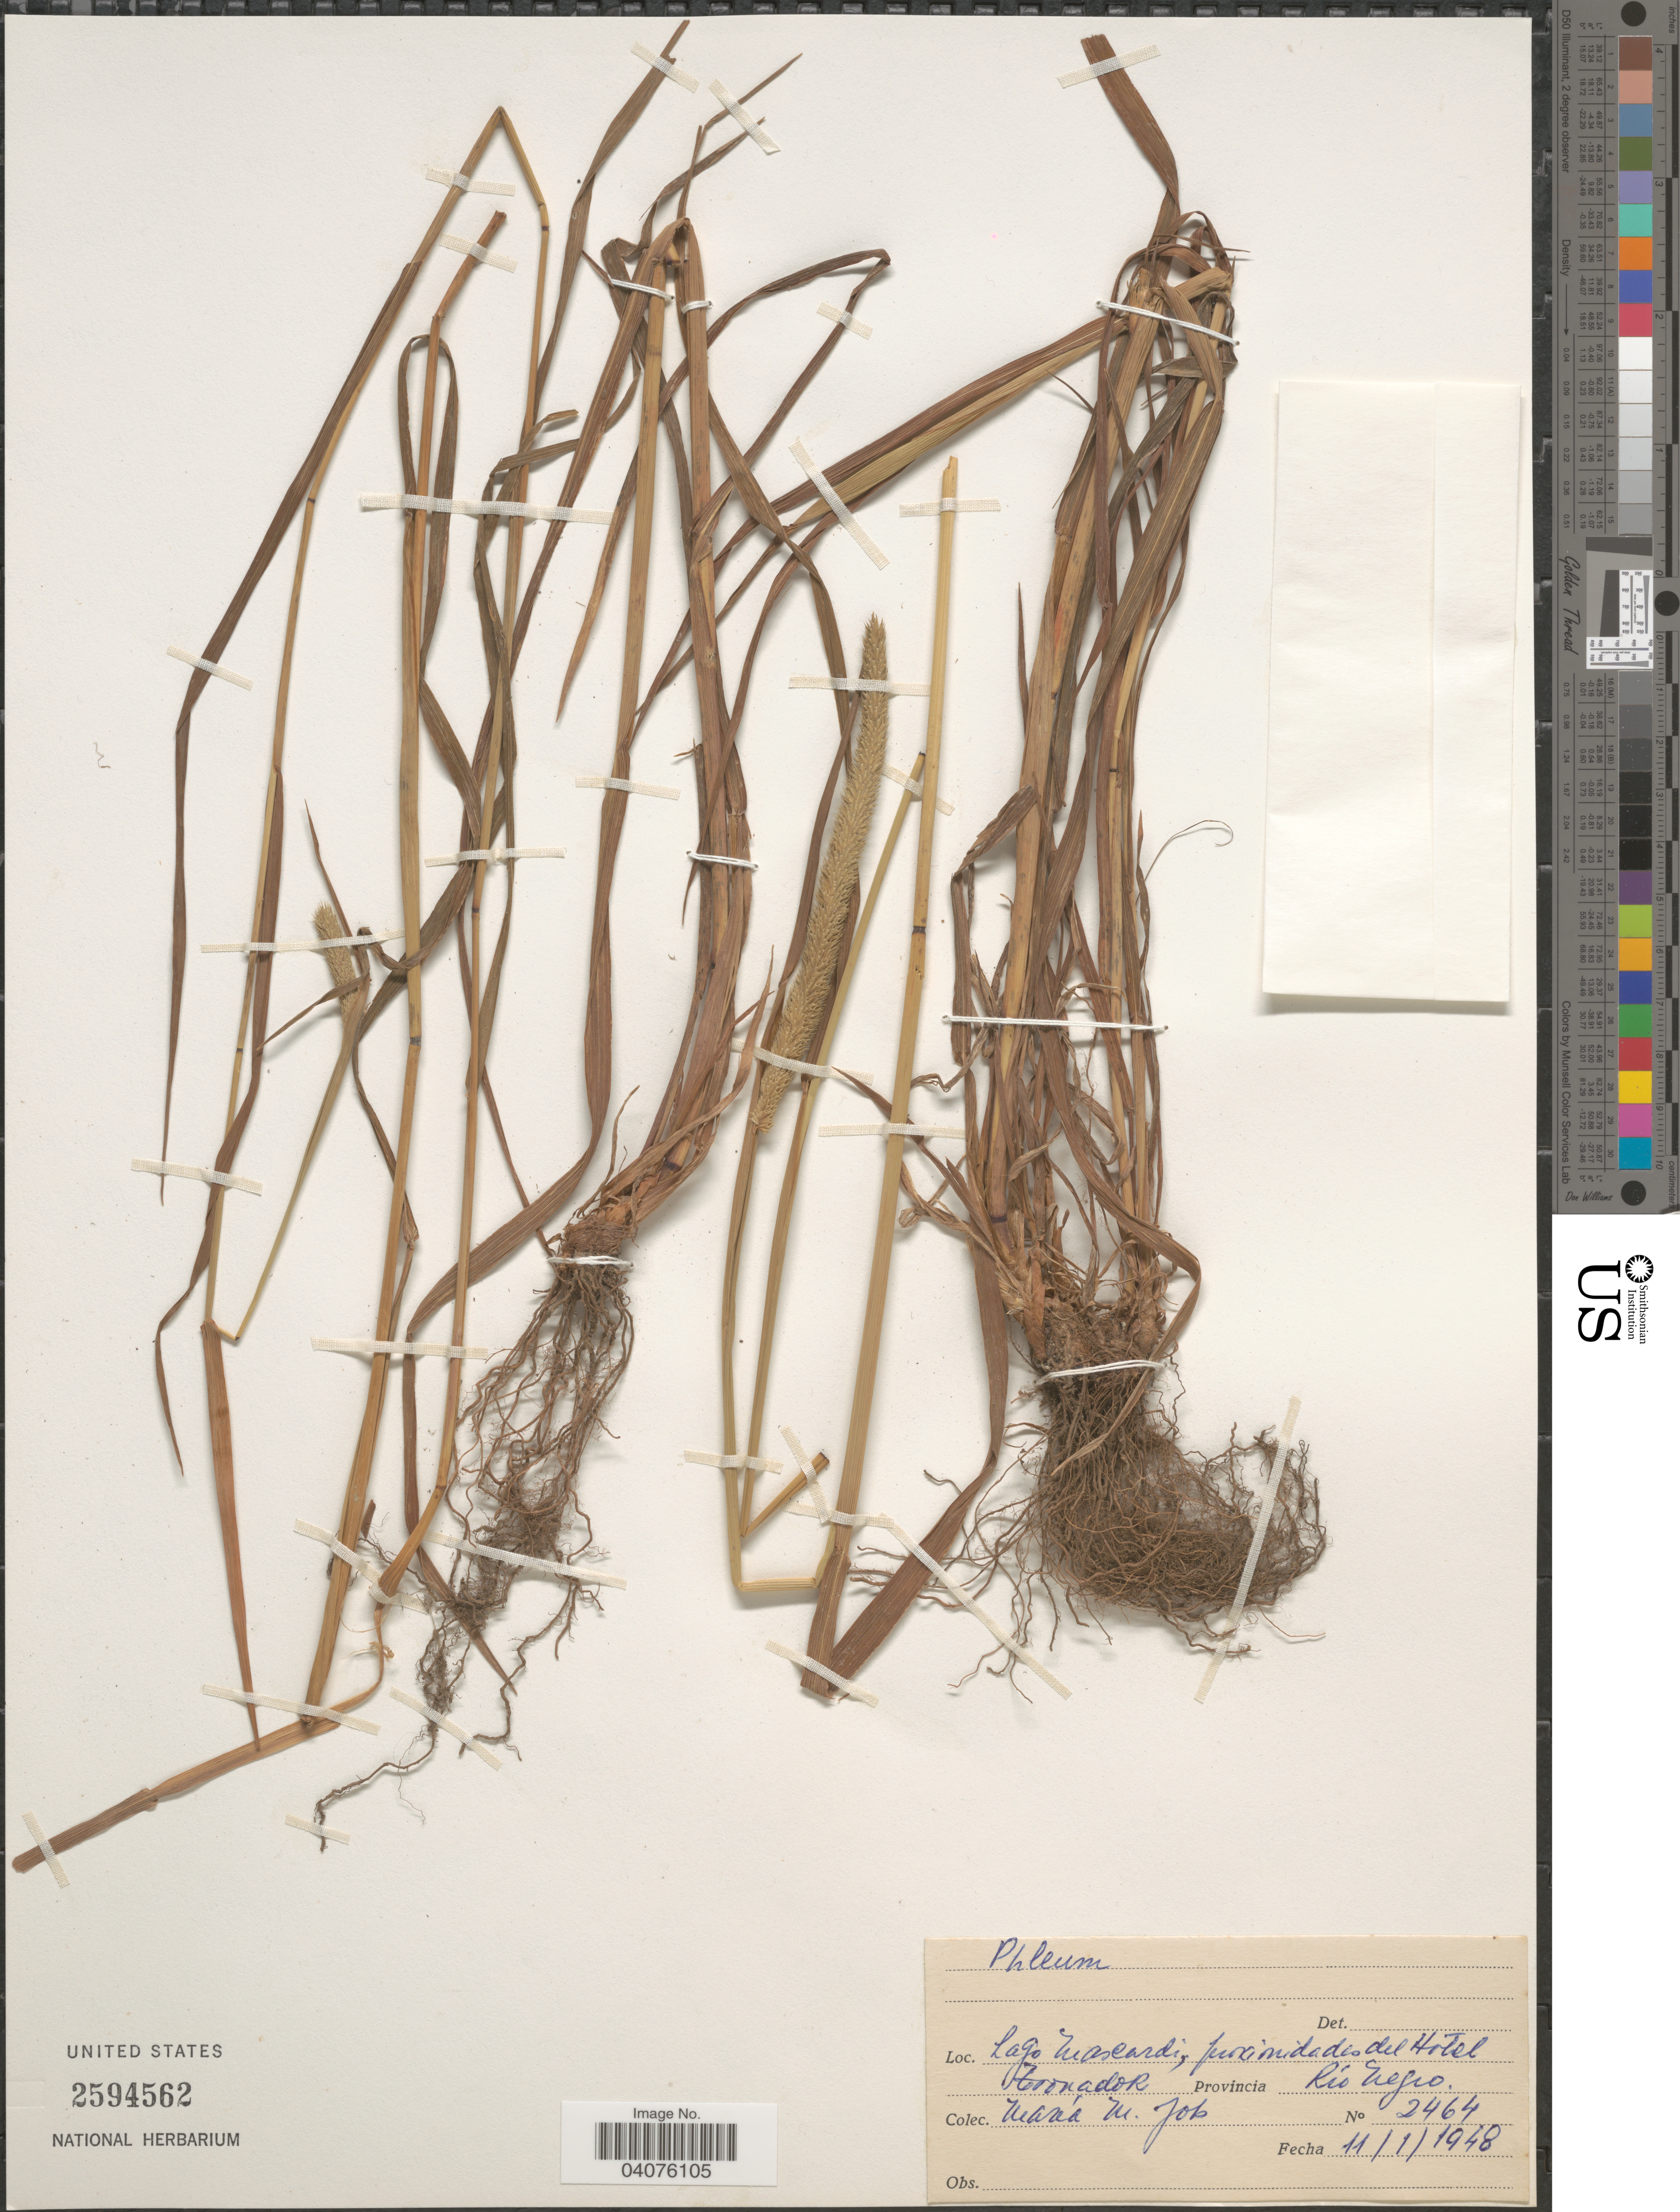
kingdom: Plantae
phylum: Tracheophyta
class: Liliopsida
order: Poales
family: Poaceae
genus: Phleum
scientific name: Phleum sp.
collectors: M. Job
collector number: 2464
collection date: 1948-01-11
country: Argentina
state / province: Rio Negro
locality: Lago Mascardi, proximidades del Hotel Tronador.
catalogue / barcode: US 2594562